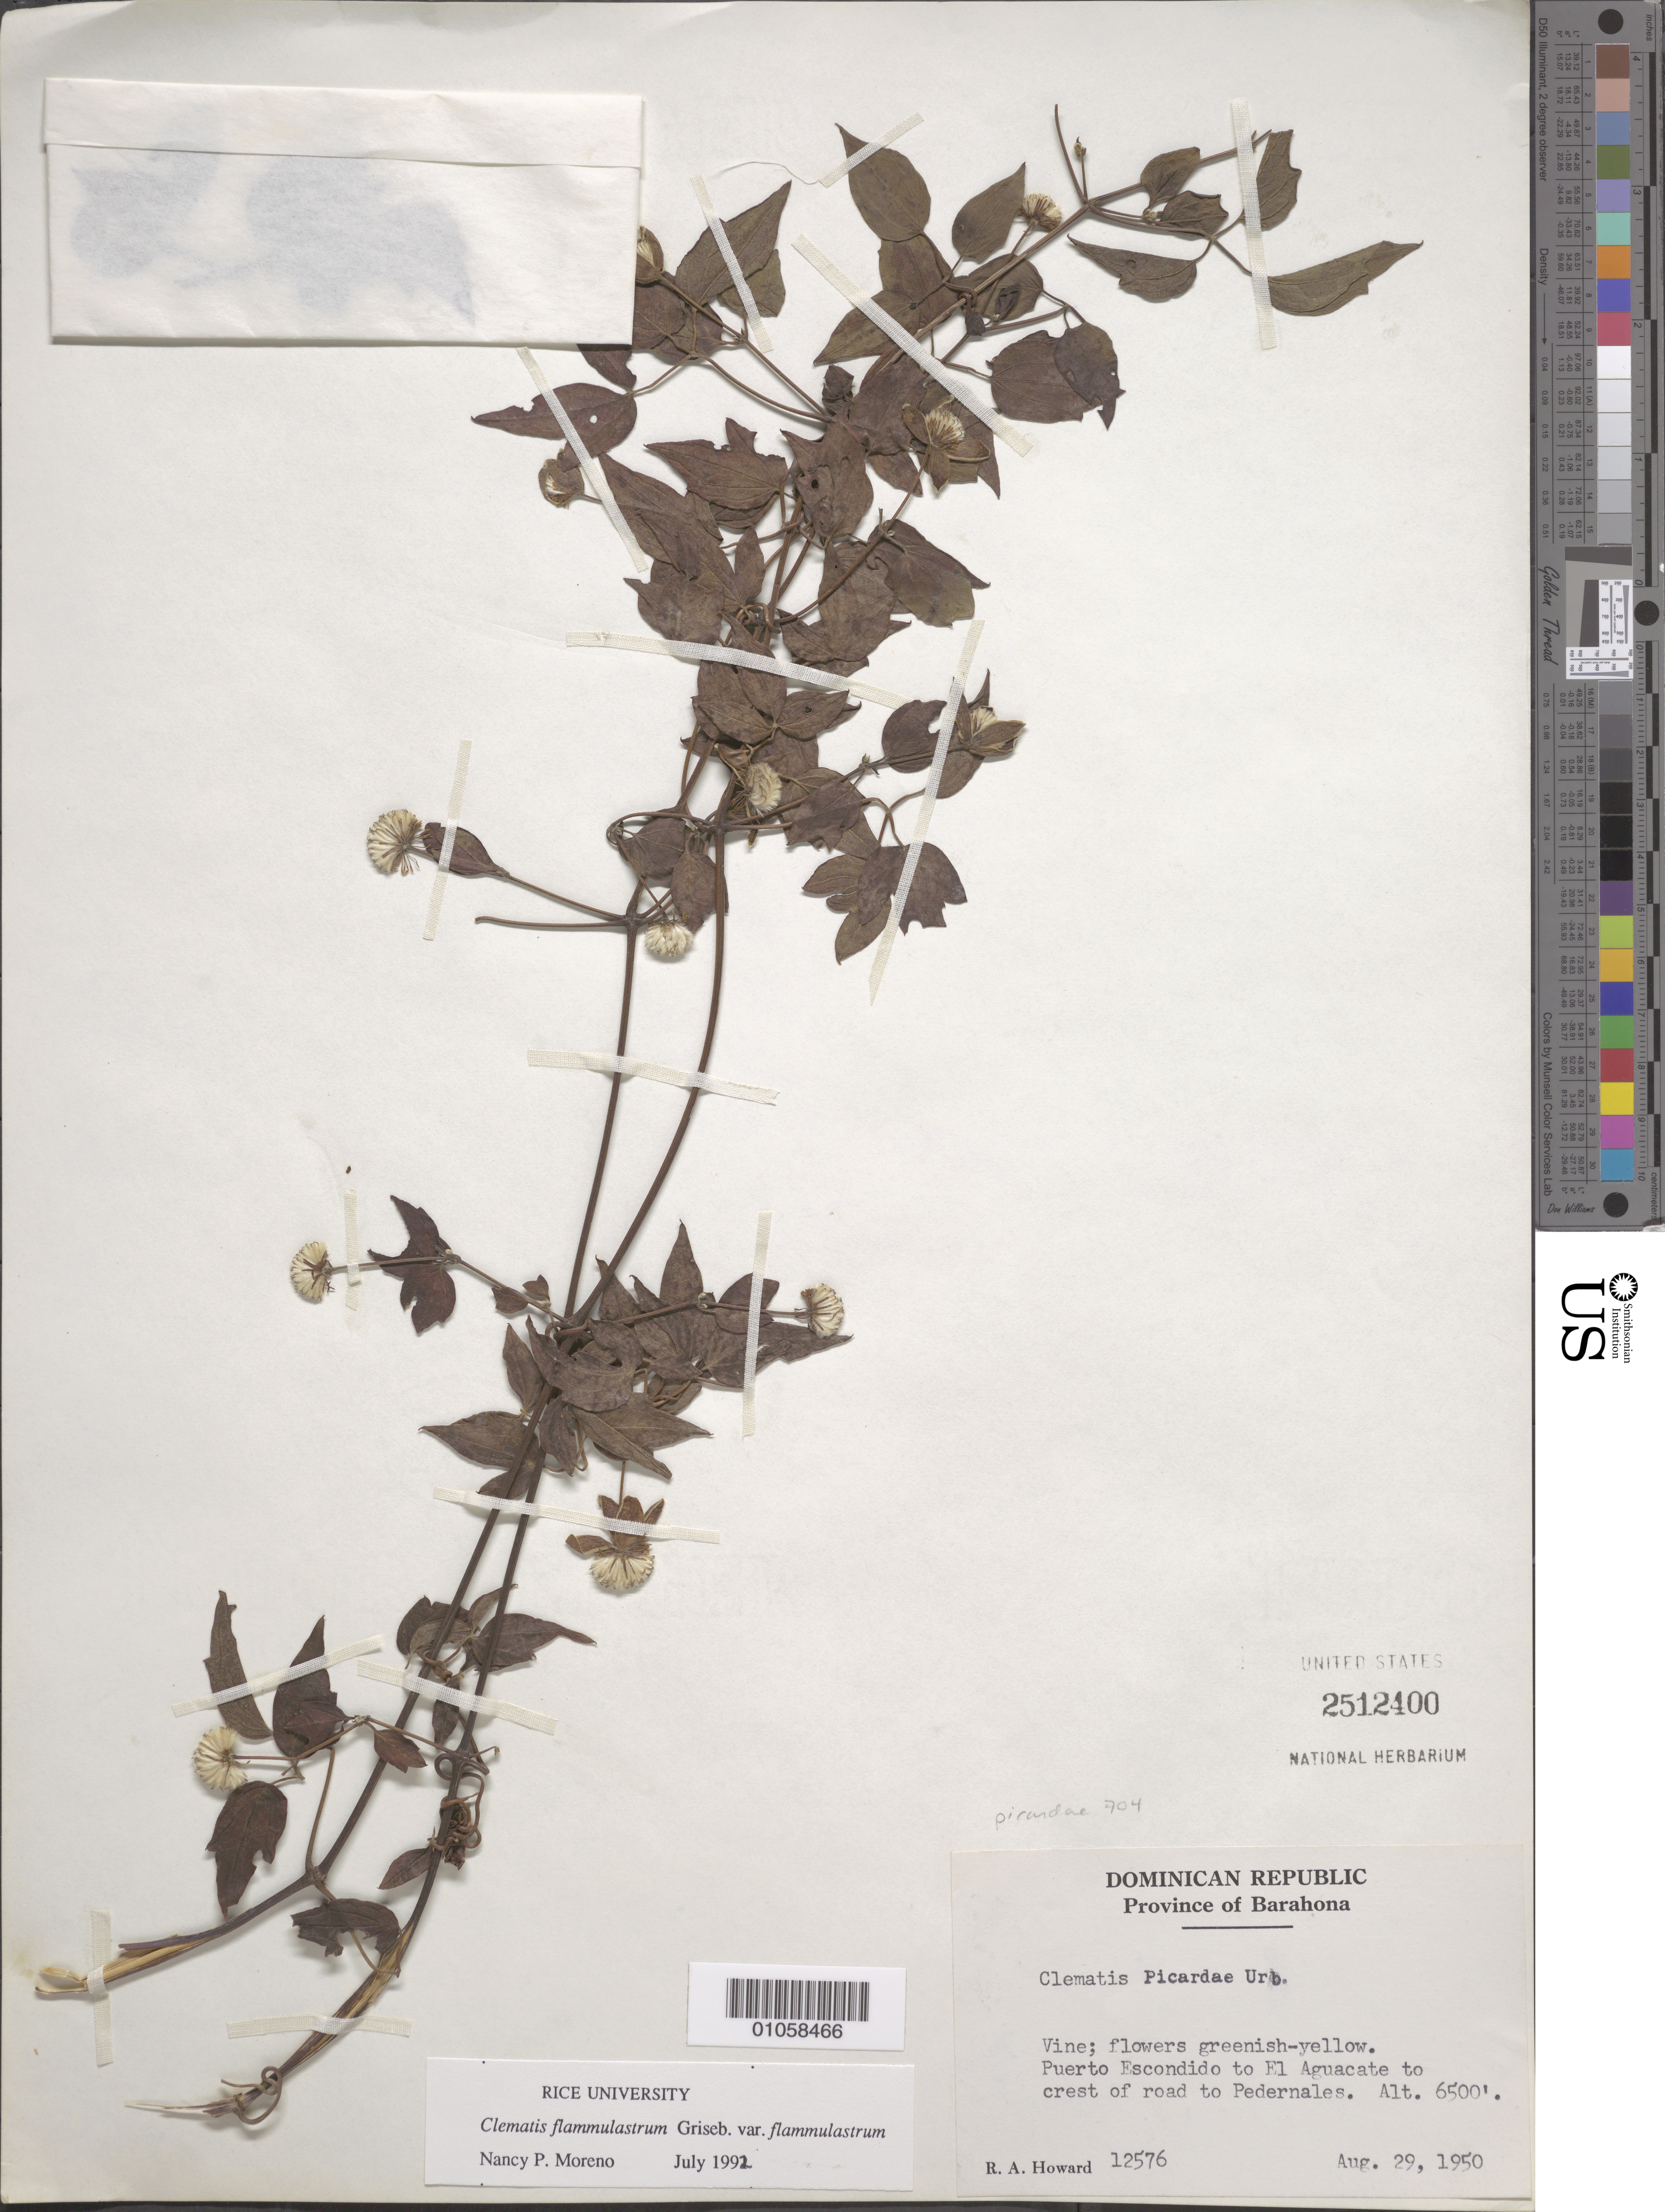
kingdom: Plantae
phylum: Tracheophyta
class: Magnoliopsida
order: Ranunculales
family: Ranunculaceae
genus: Clematis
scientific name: Clematis flammulastrum var. flammulastrum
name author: Griseb.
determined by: Moreno, N. P.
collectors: R. A. Howard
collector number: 12576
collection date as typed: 29 Aug 1950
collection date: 1950-08-29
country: Dominican Republic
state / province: Barahona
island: Hispaniola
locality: Puerto Escondido to El Aguacate to crest of road to Pedernales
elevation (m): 1981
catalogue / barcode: US 2512400